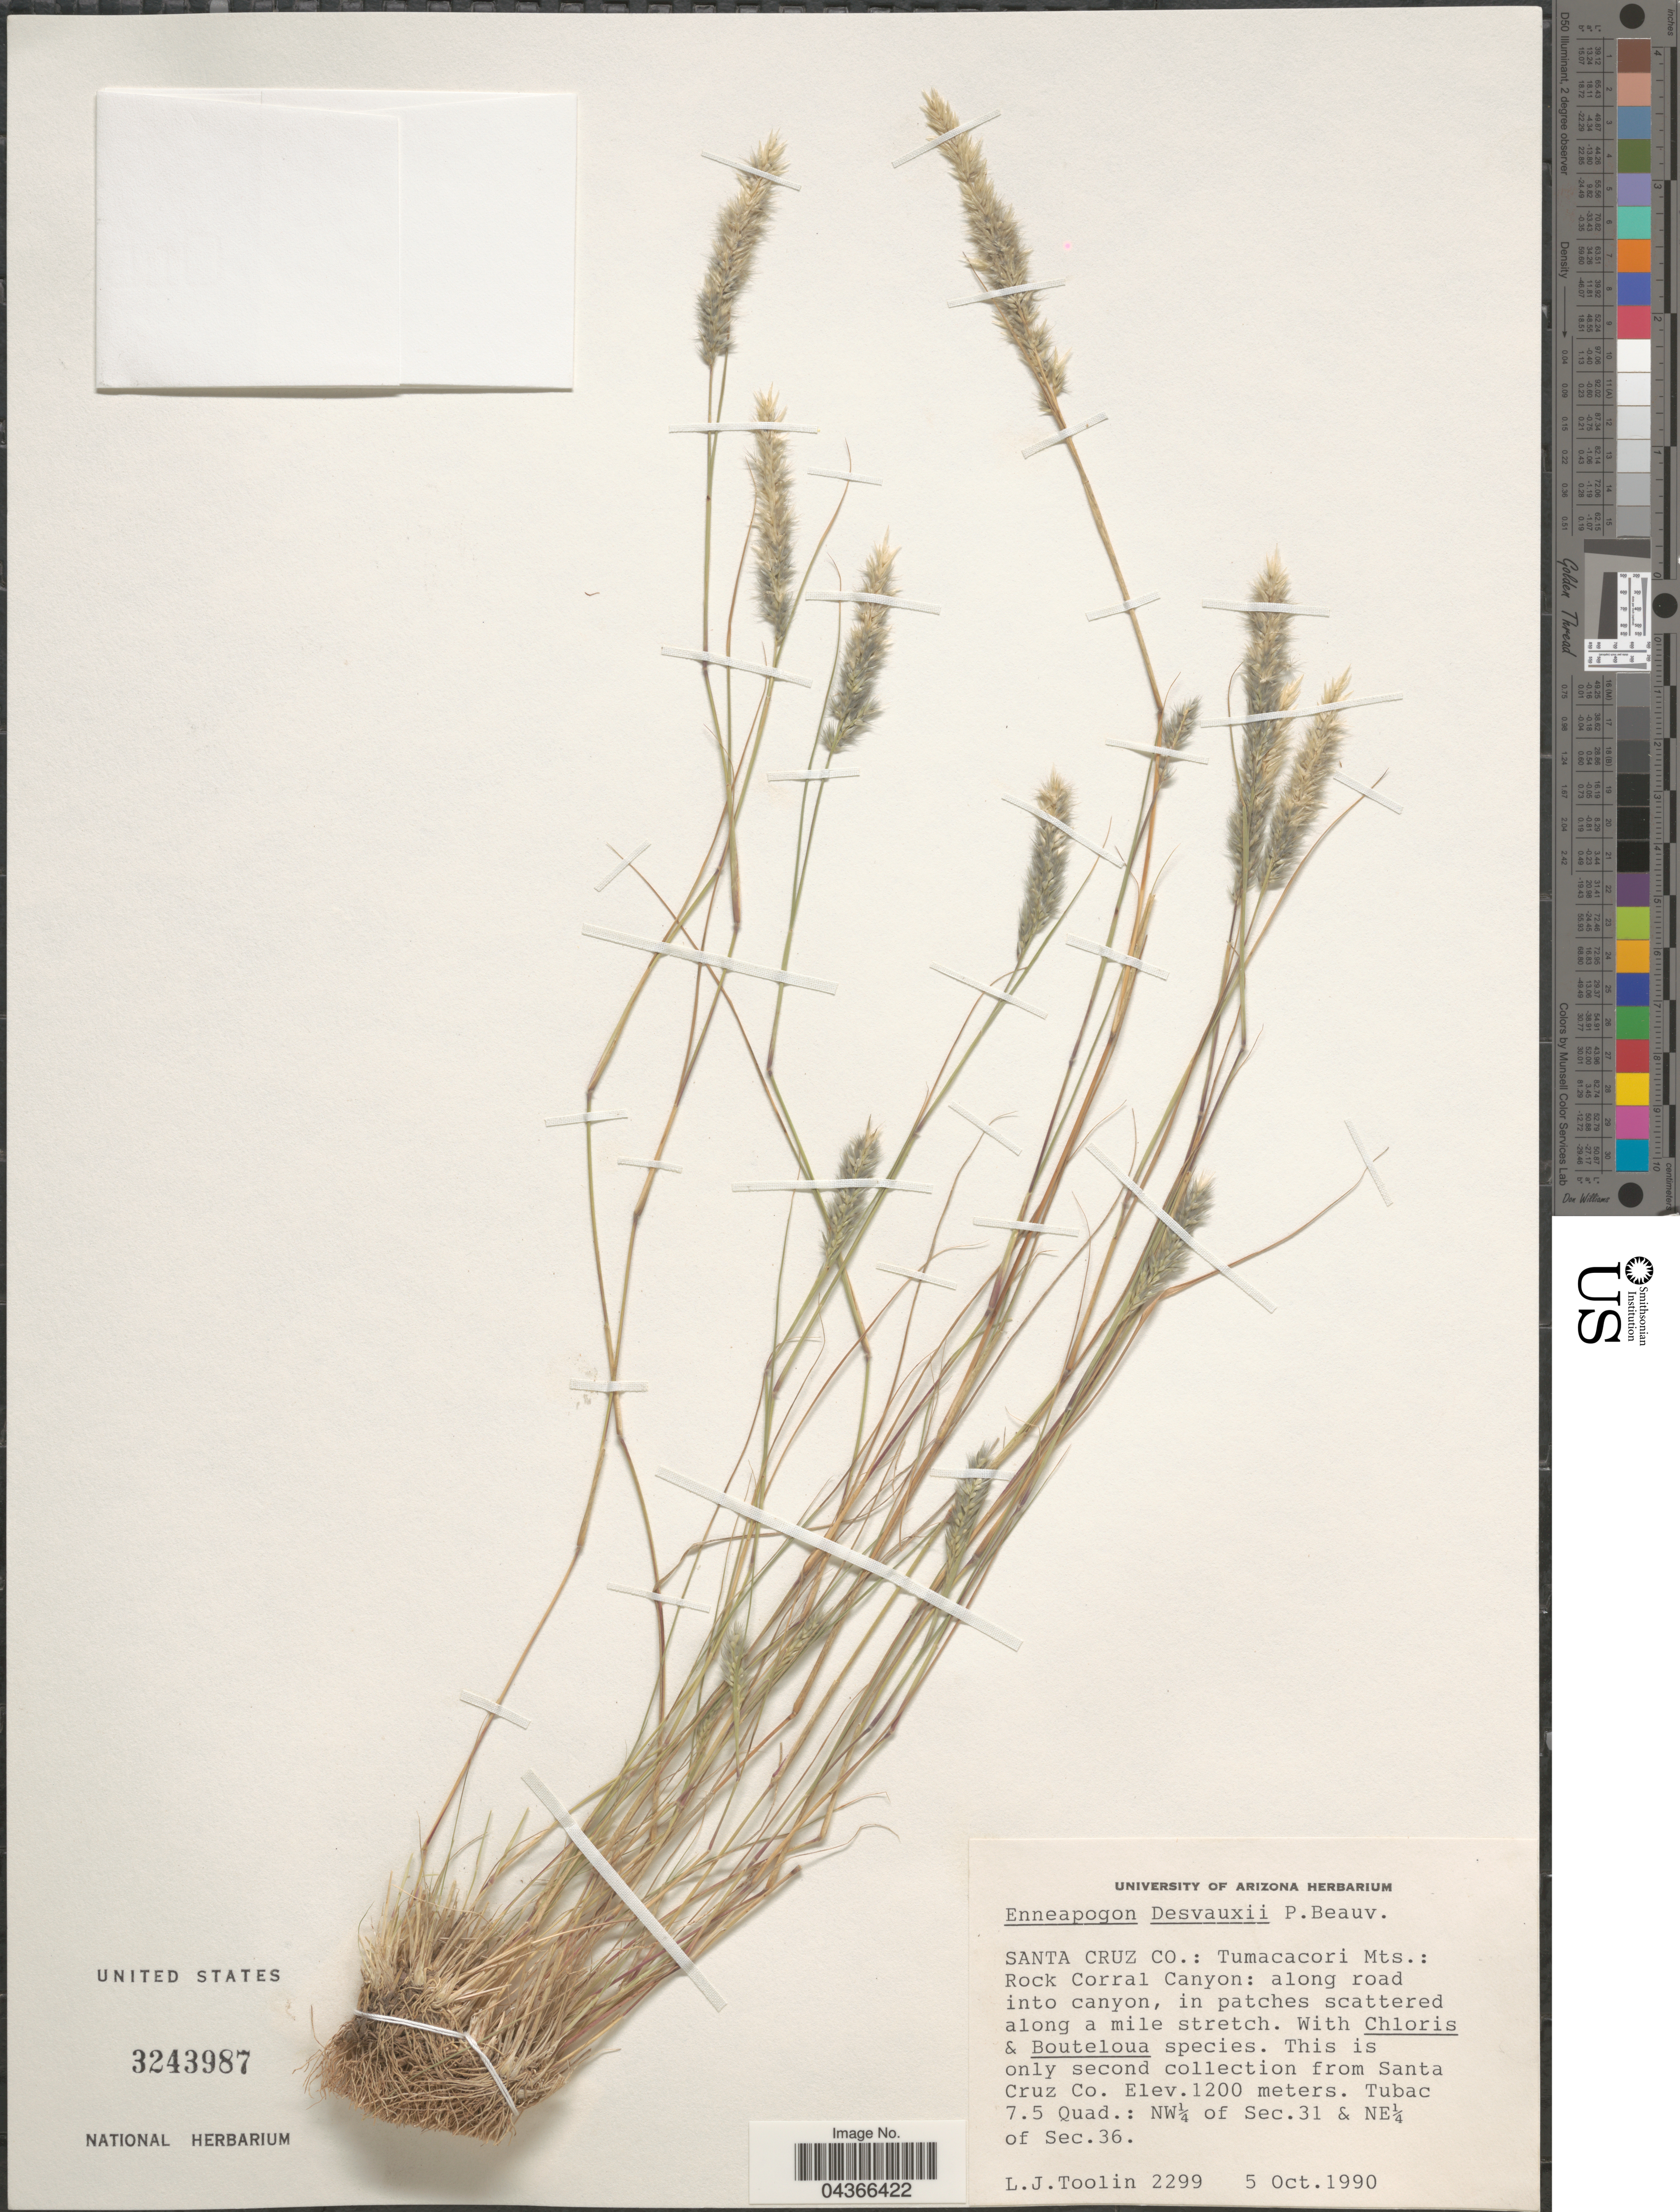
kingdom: Plantae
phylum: Tracheophyta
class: Liliopsida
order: Poales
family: Poaceae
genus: Enneapogon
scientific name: Enneapogon desvauxii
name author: P. Beauv.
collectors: L. J. Toolin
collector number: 2299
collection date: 1990-10-05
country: United States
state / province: Arizona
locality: Santa Cruz Co.: Tumacacori Mts.: Rock Corral Canyon: along road into canyon, in patches scattered along a mile stretch. Santa Cruz Co. Tubac 7.5 Quad: NW¼ of Sec. 31 & NE¼ of Sec. 36.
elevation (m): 1200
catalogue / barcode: US 3243987